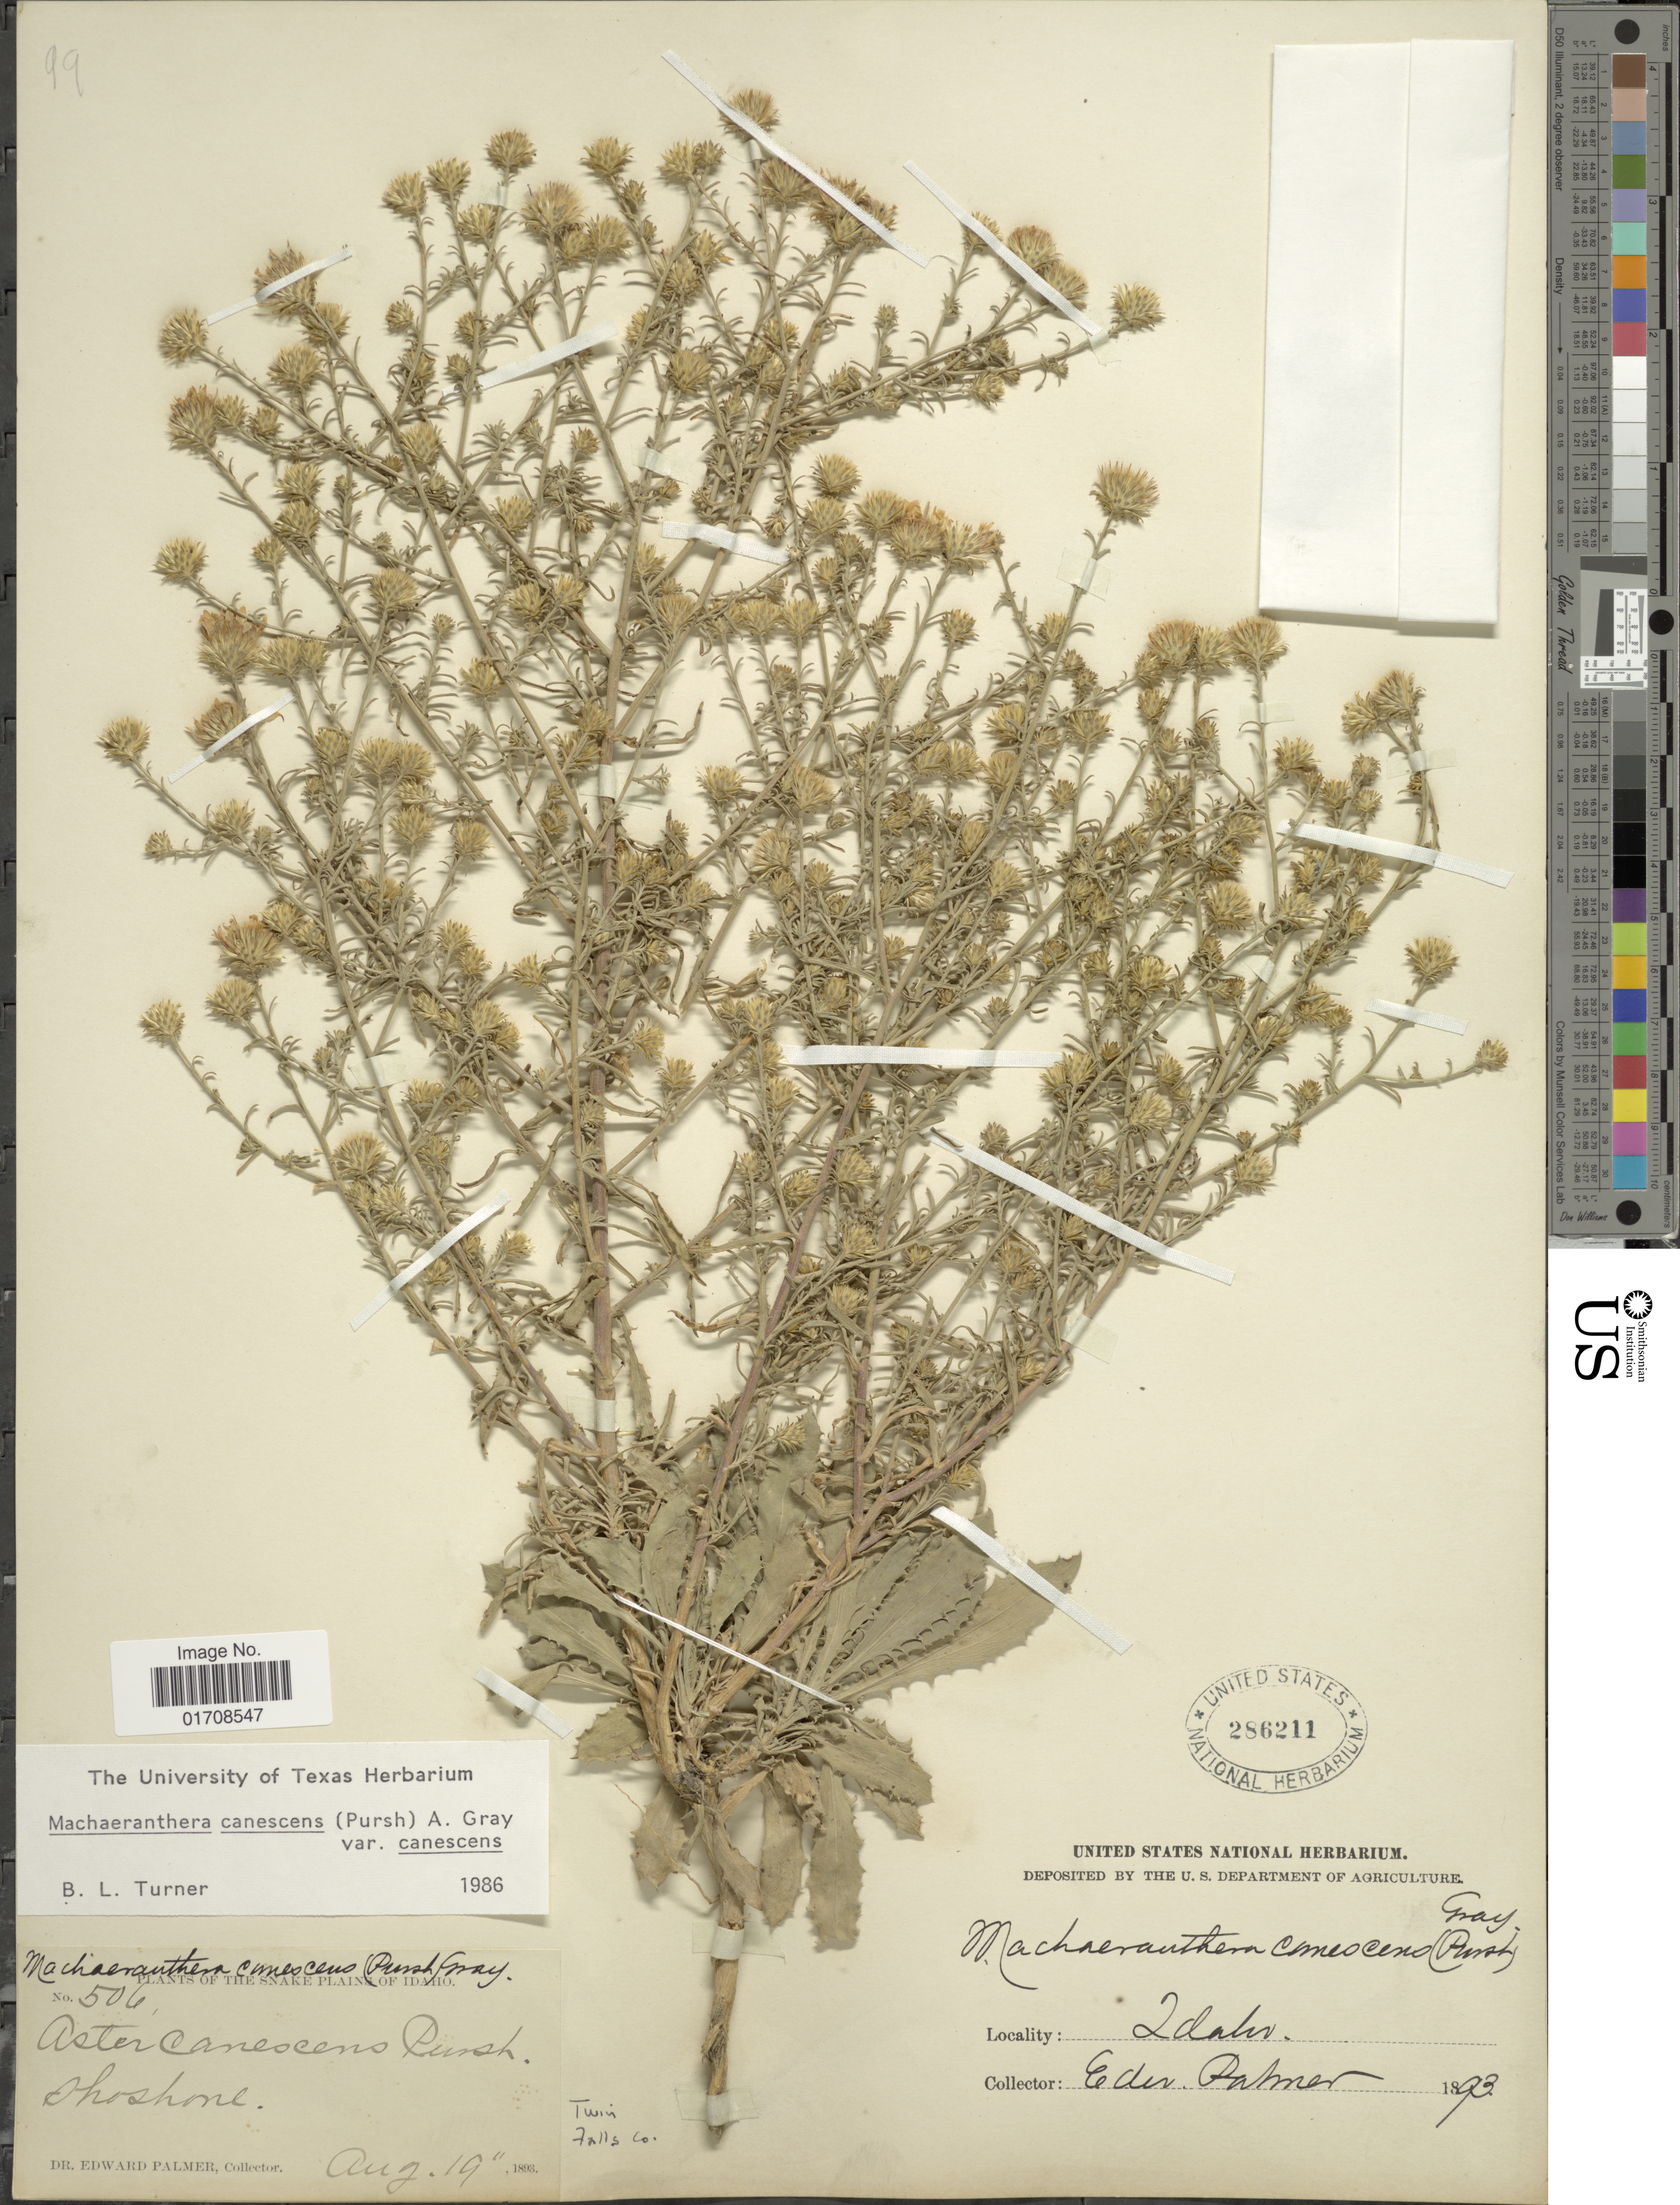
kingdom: Plantae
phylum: Tracheophyta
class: Magnoliopsida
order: Asterales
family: Asteraceae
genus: Machaeranthera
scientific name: Machaeranthera canescens var. canescens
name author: (Pursh) A. Gray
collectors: E. Palmer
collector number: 506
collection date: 1893-08-19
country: United States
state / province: Idaho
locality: Snake Plains , Ohoshone, Twin Falls Co.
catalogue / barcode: US 286211